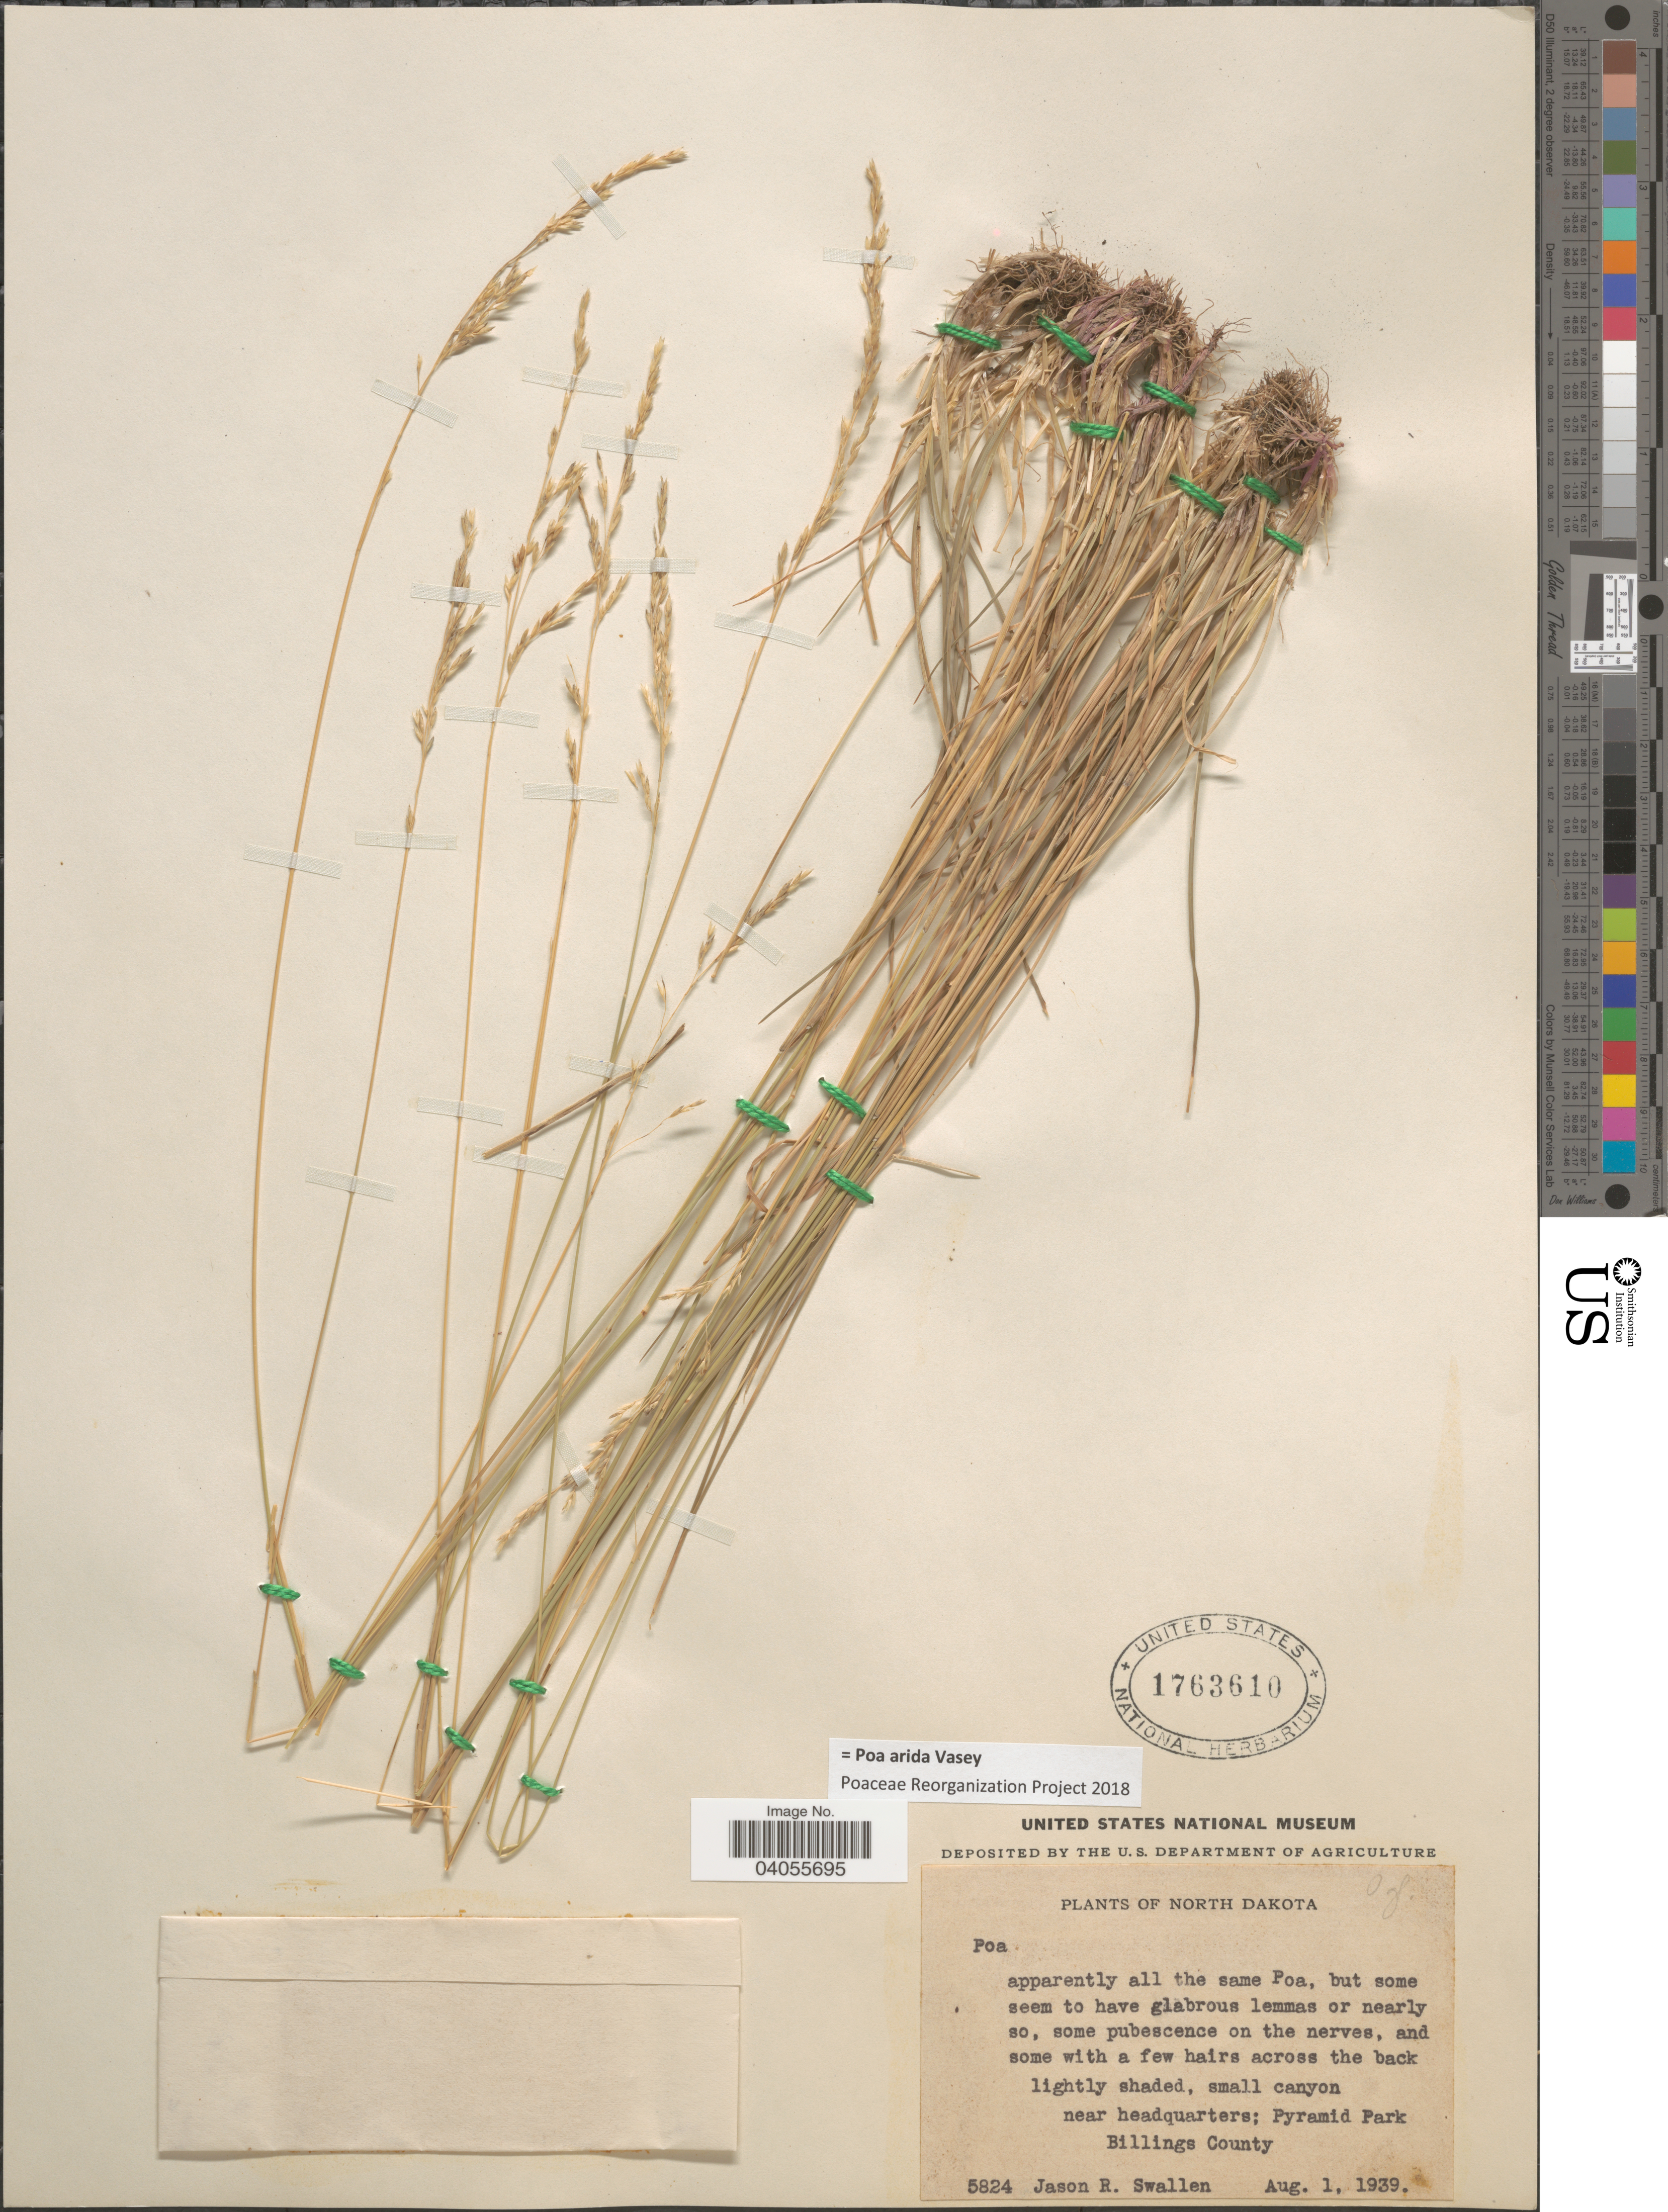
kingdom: Plantae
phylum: Tracheophyta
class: Liliopsida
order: Poales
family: Poaceae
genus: Poa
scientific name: Poa arida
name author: Vasey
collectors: J. R. Swallen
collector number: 5824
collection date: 1939-08-01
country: United States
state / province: North Dakota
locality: Small canyon near headquarters: Pyramid Park, Billings County.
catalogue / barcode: US 1763610